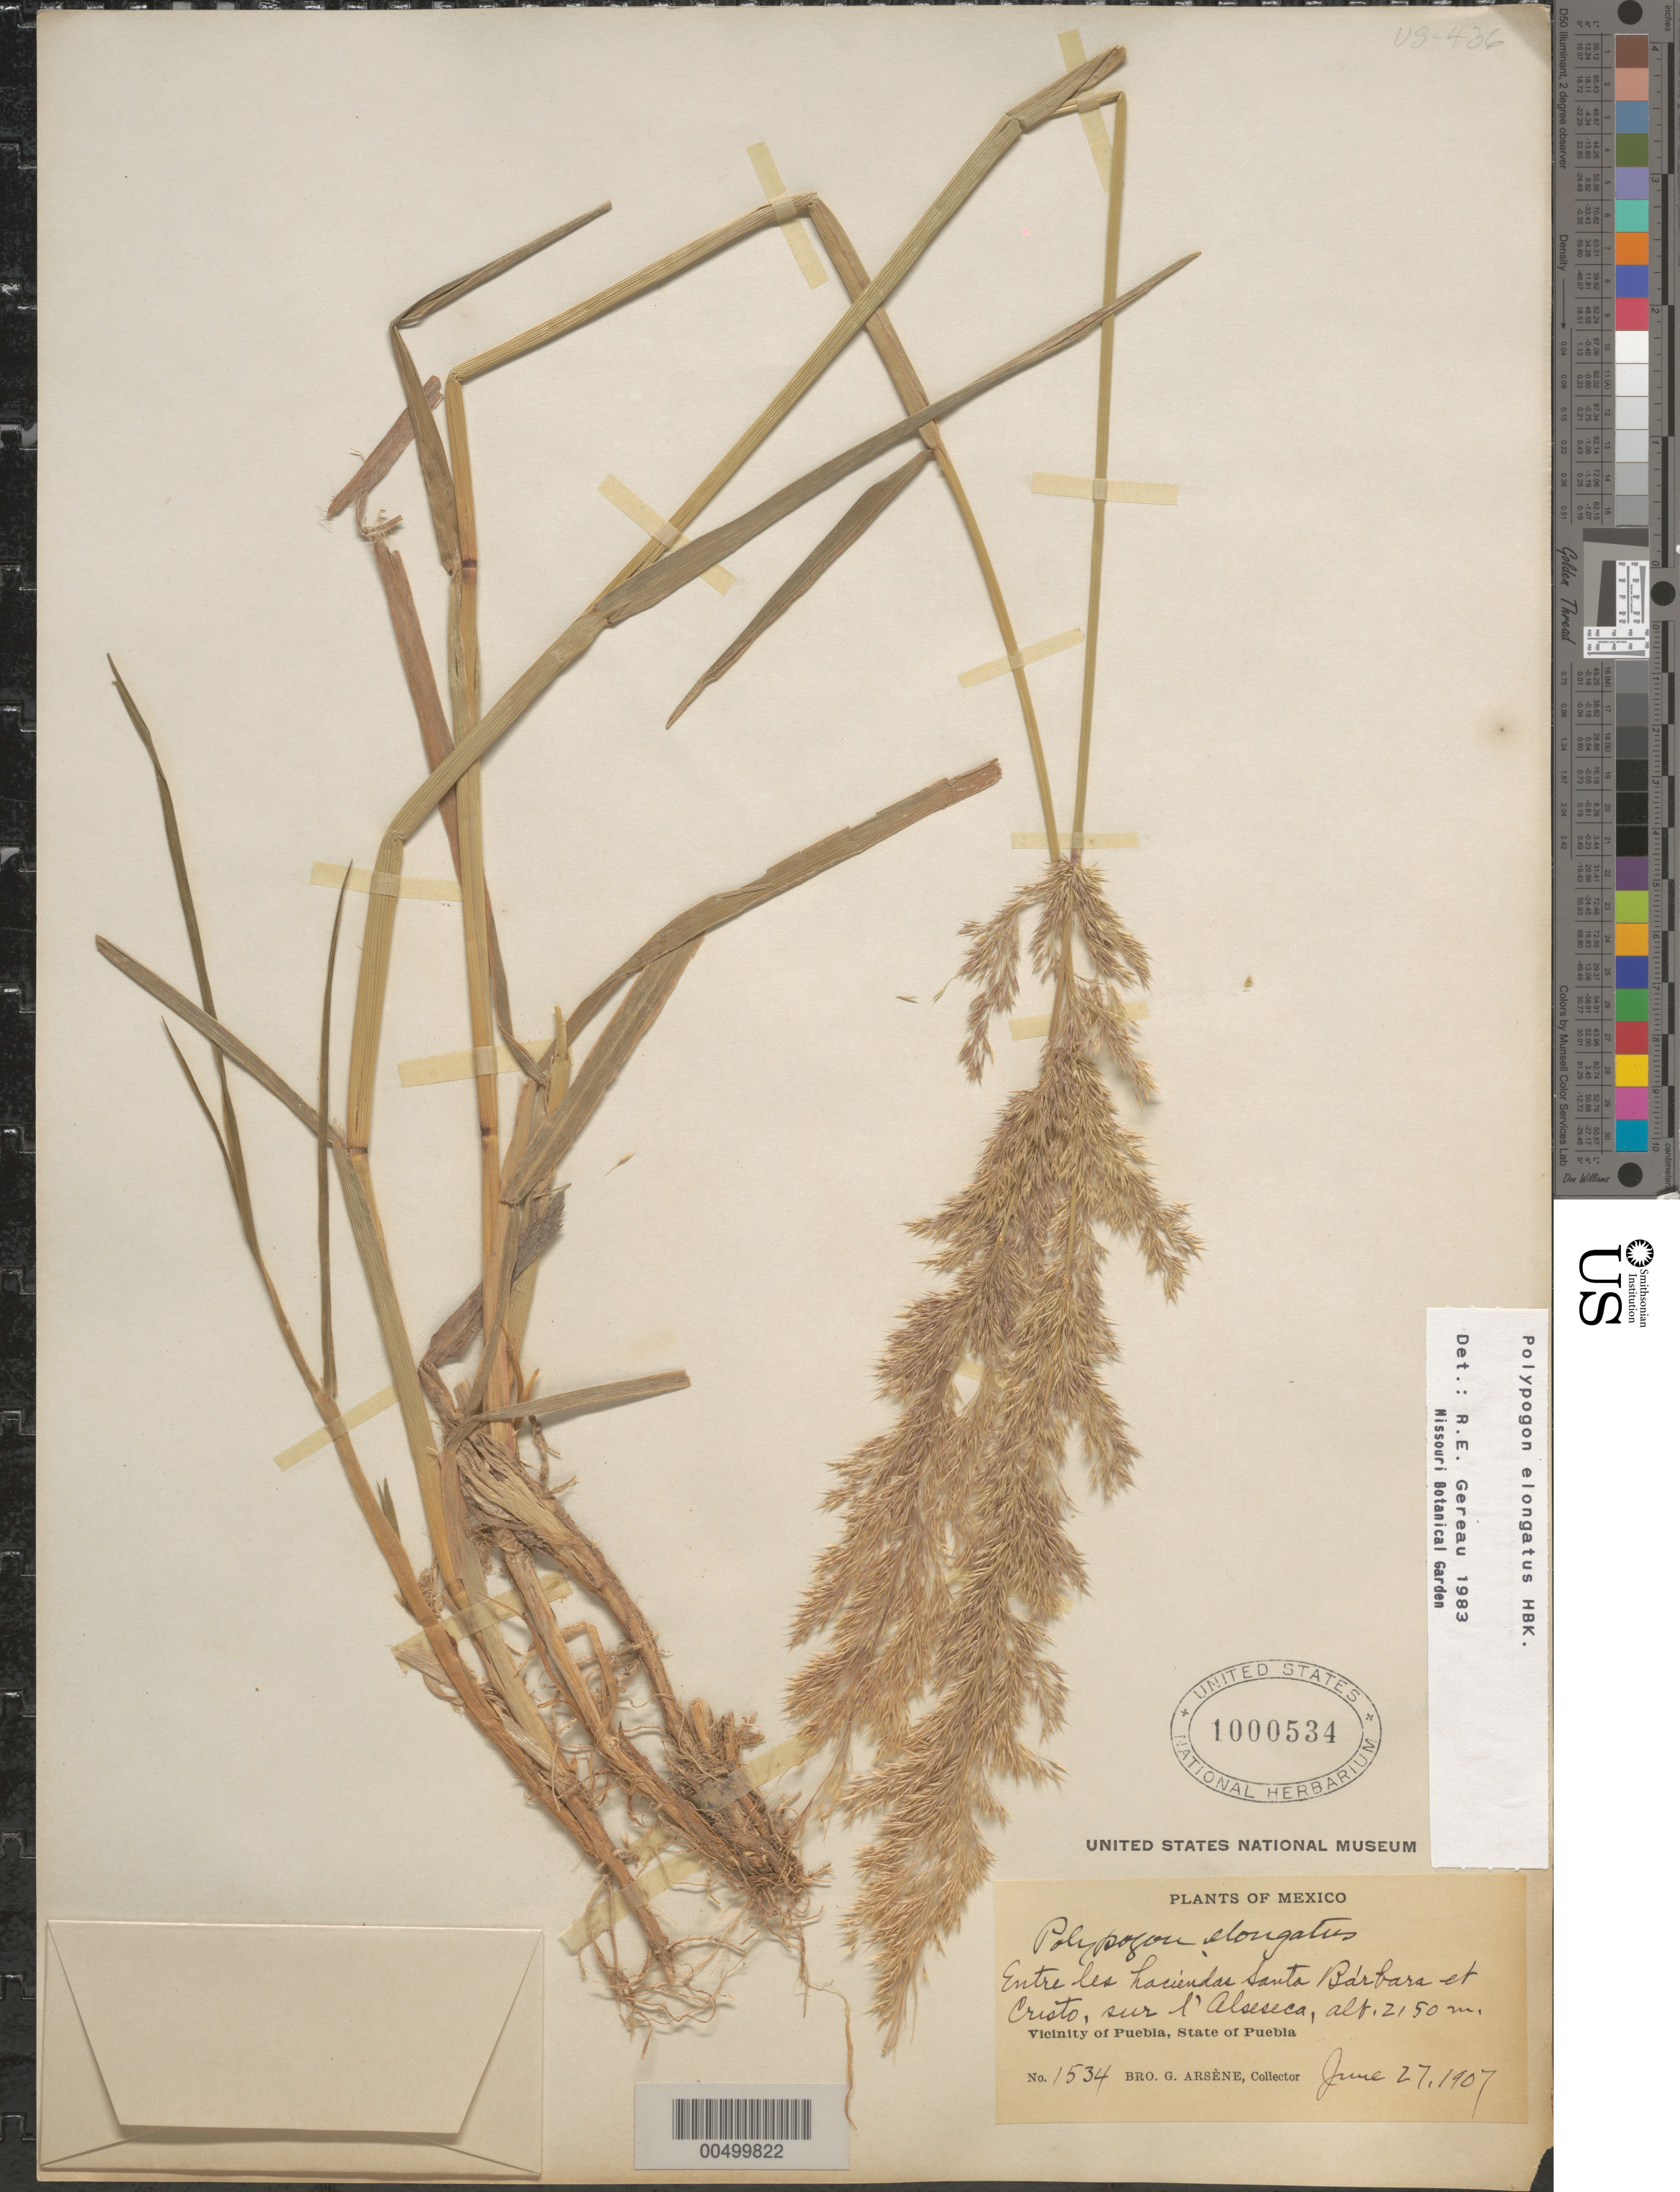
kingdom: Plantae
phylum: Tracheophyta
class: Liliopsida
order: Poales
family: Poaceae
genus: Chaetotropis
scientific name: Chaetotropis elongata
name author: (Kunth) Björkman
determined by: Poaceae Reorganization Project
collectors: Bro. G. Arsène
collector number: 1534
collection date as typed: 27 Jun 1907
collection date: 1907-06-27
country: Mexico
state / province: Puebla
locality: Vicinity of Puebla, between Hacienda Santa Barbara & Hacienda Cristo, S of Alseseca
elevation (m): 2150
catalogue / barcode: US 1000534